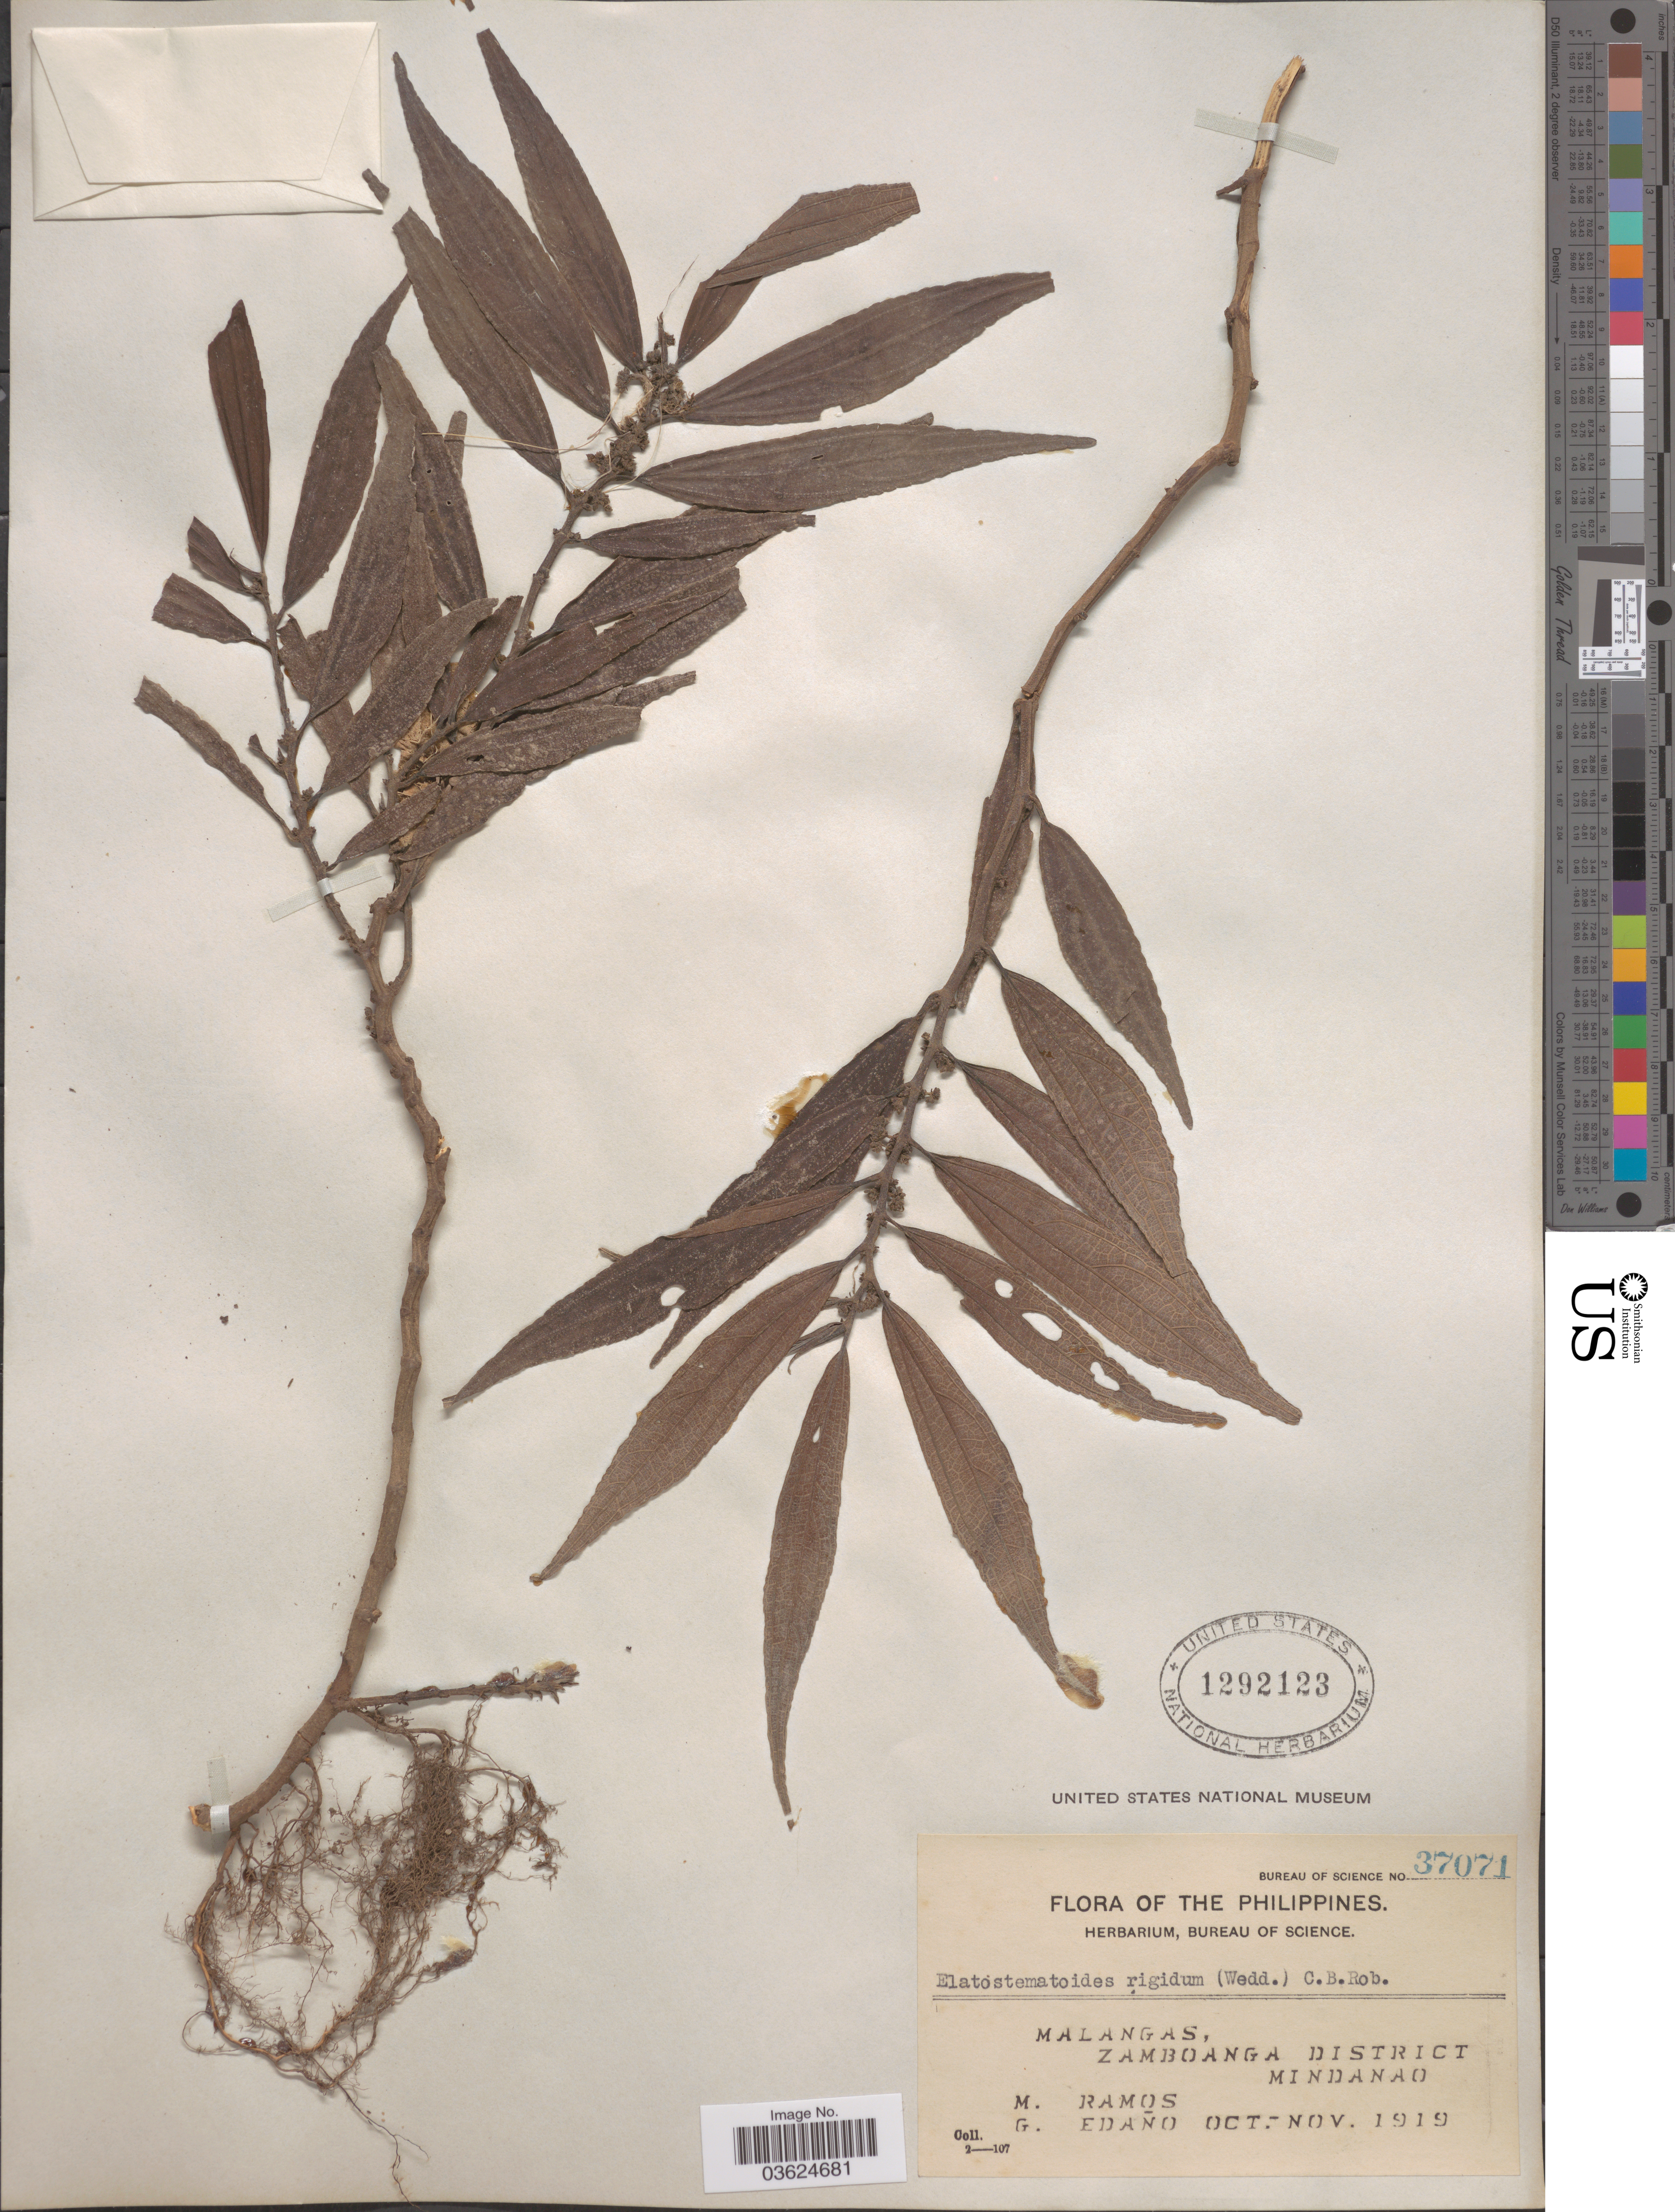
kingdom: Plantae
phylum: Tracheophyta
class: Magnoliopsida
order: Rosales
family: Urticaceae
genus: Elatostematoides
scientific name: Elatostematoides rigidum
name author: (Wedd.) C.B. Rob.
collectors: M. Ramos & G. Edaño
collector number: Bureau of Science 37071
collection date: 1919-10/1919-11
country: Philippines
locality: Malangas, Zamboanga District. Mindanao.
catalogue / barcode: US 1292123